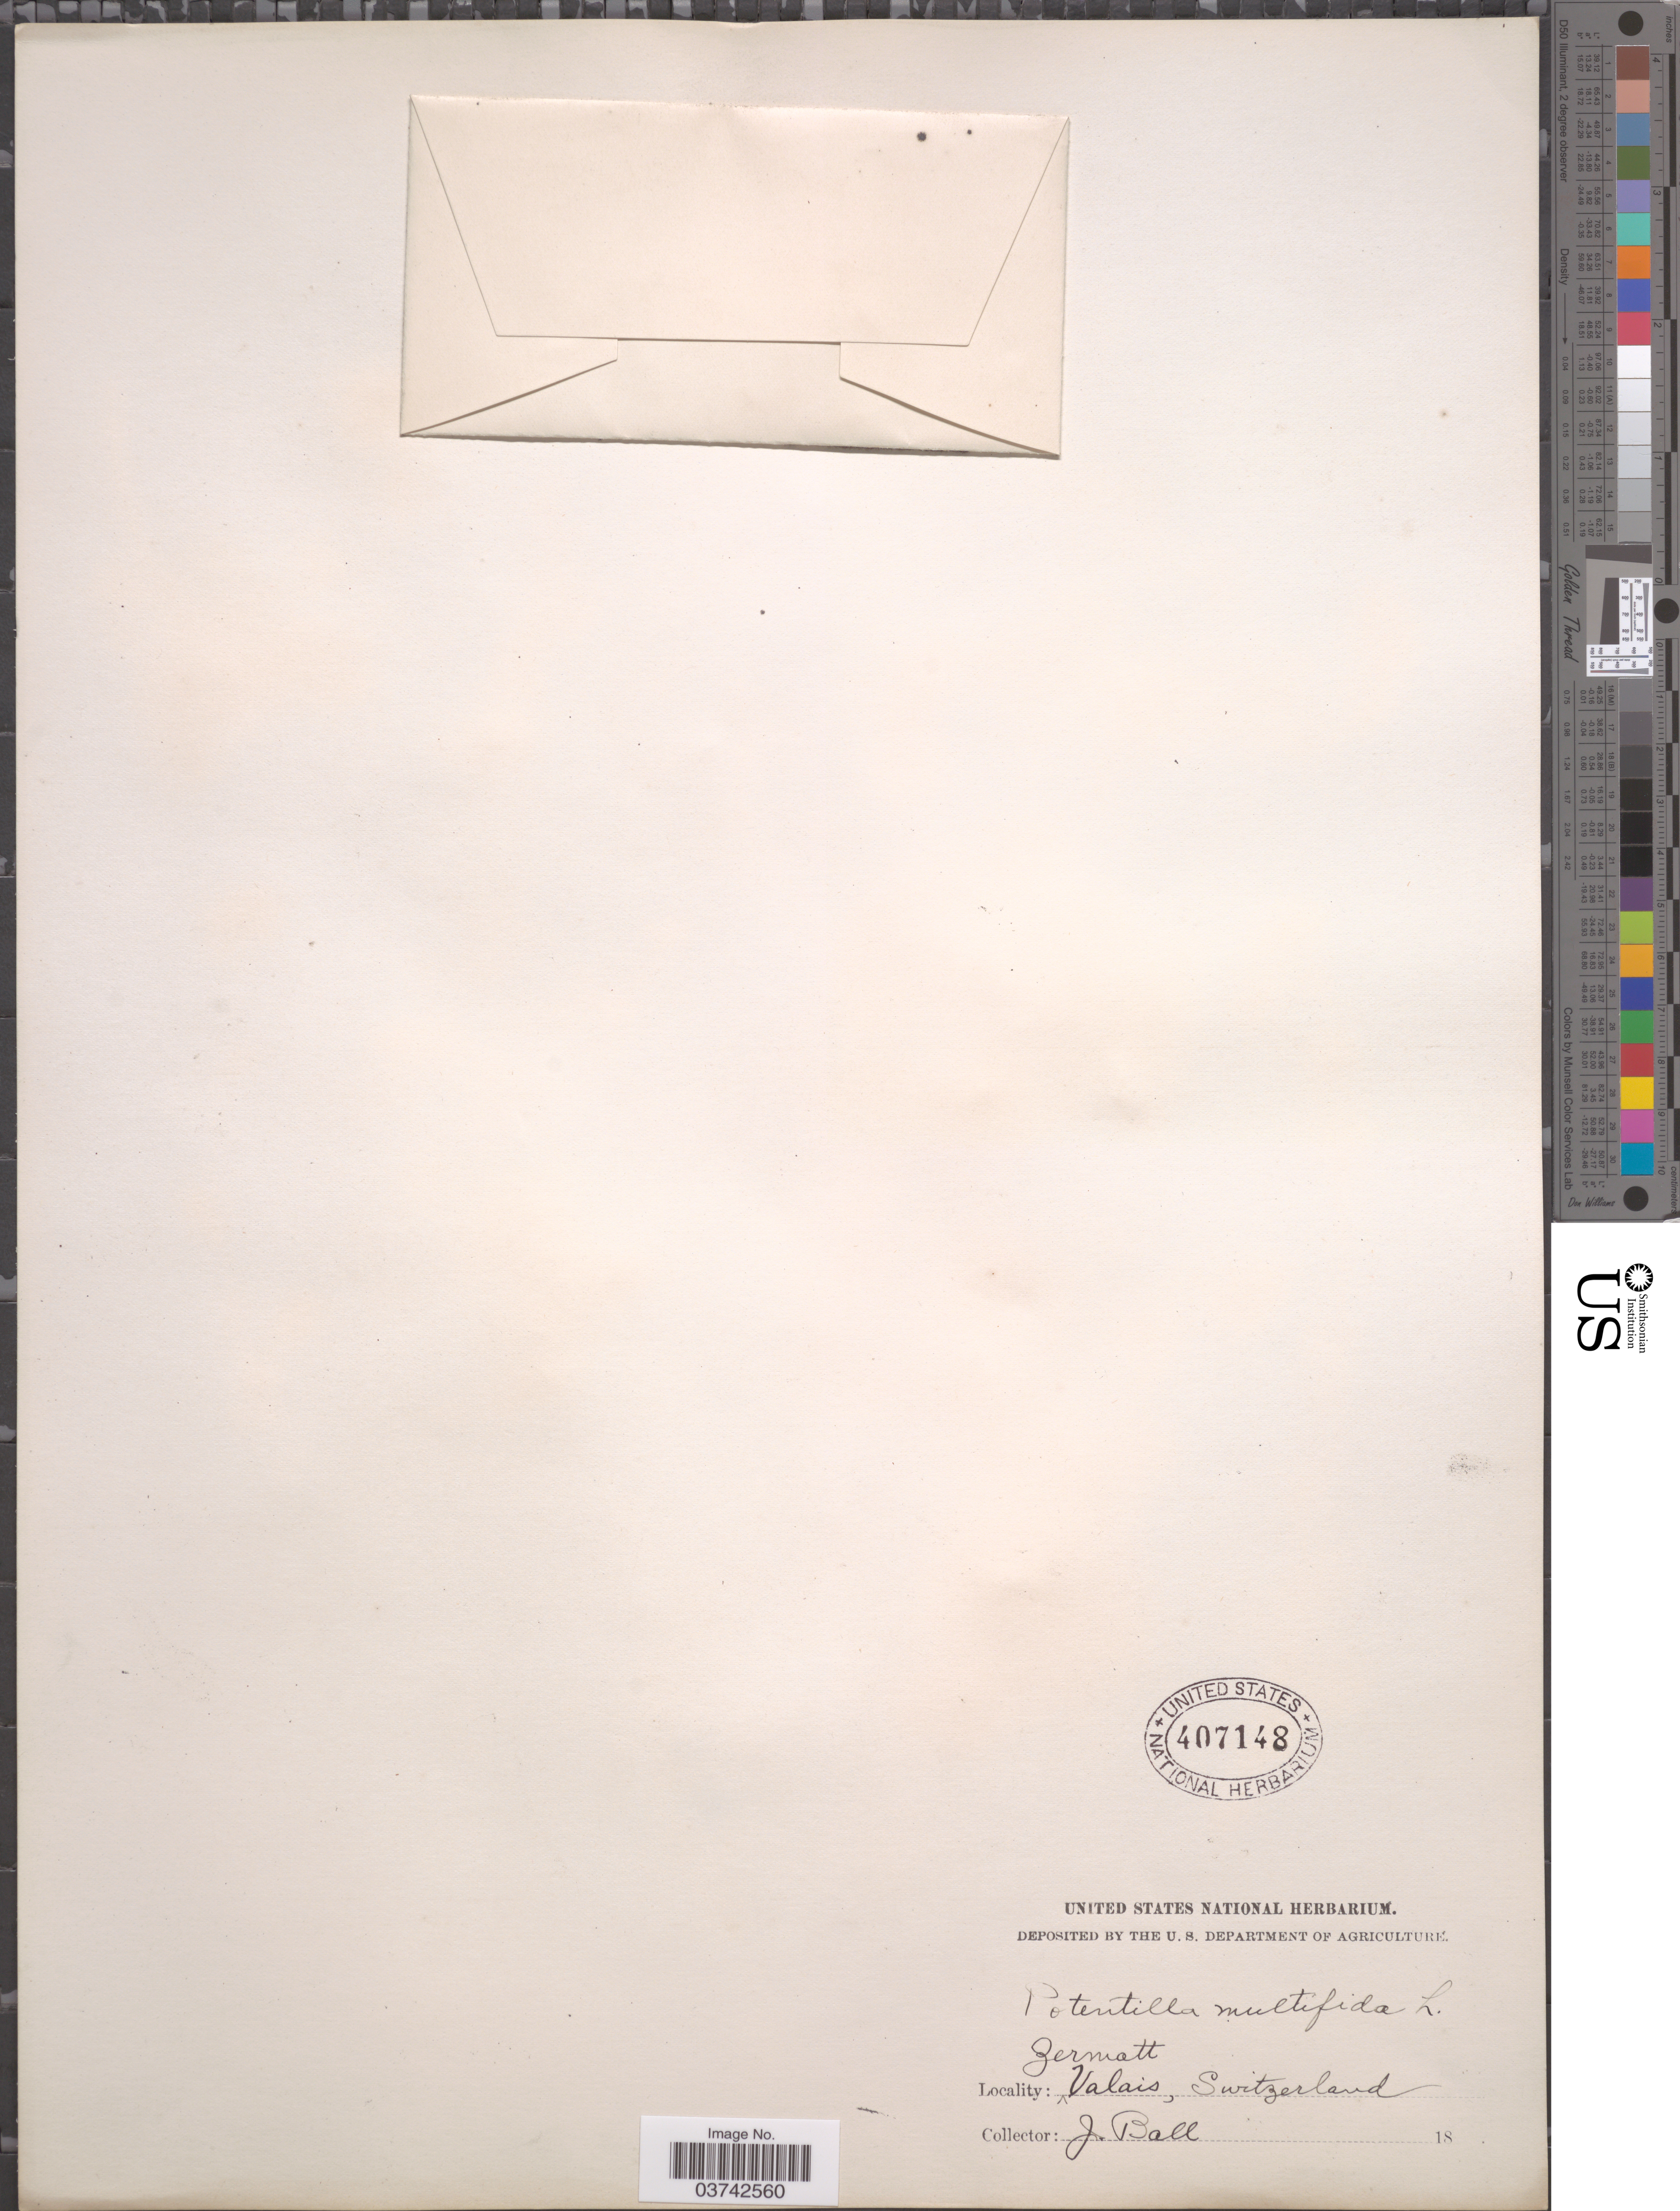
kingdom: Plantae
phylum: Tracheophyta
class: Magnoliopsida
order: Rosales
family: Rosaceae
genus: Potentilla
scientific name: Potentilla multifida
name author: L.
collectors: J. Ball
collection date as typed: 18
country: Switzerland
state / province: Valais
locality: Zermatt.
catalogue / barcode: US 407148